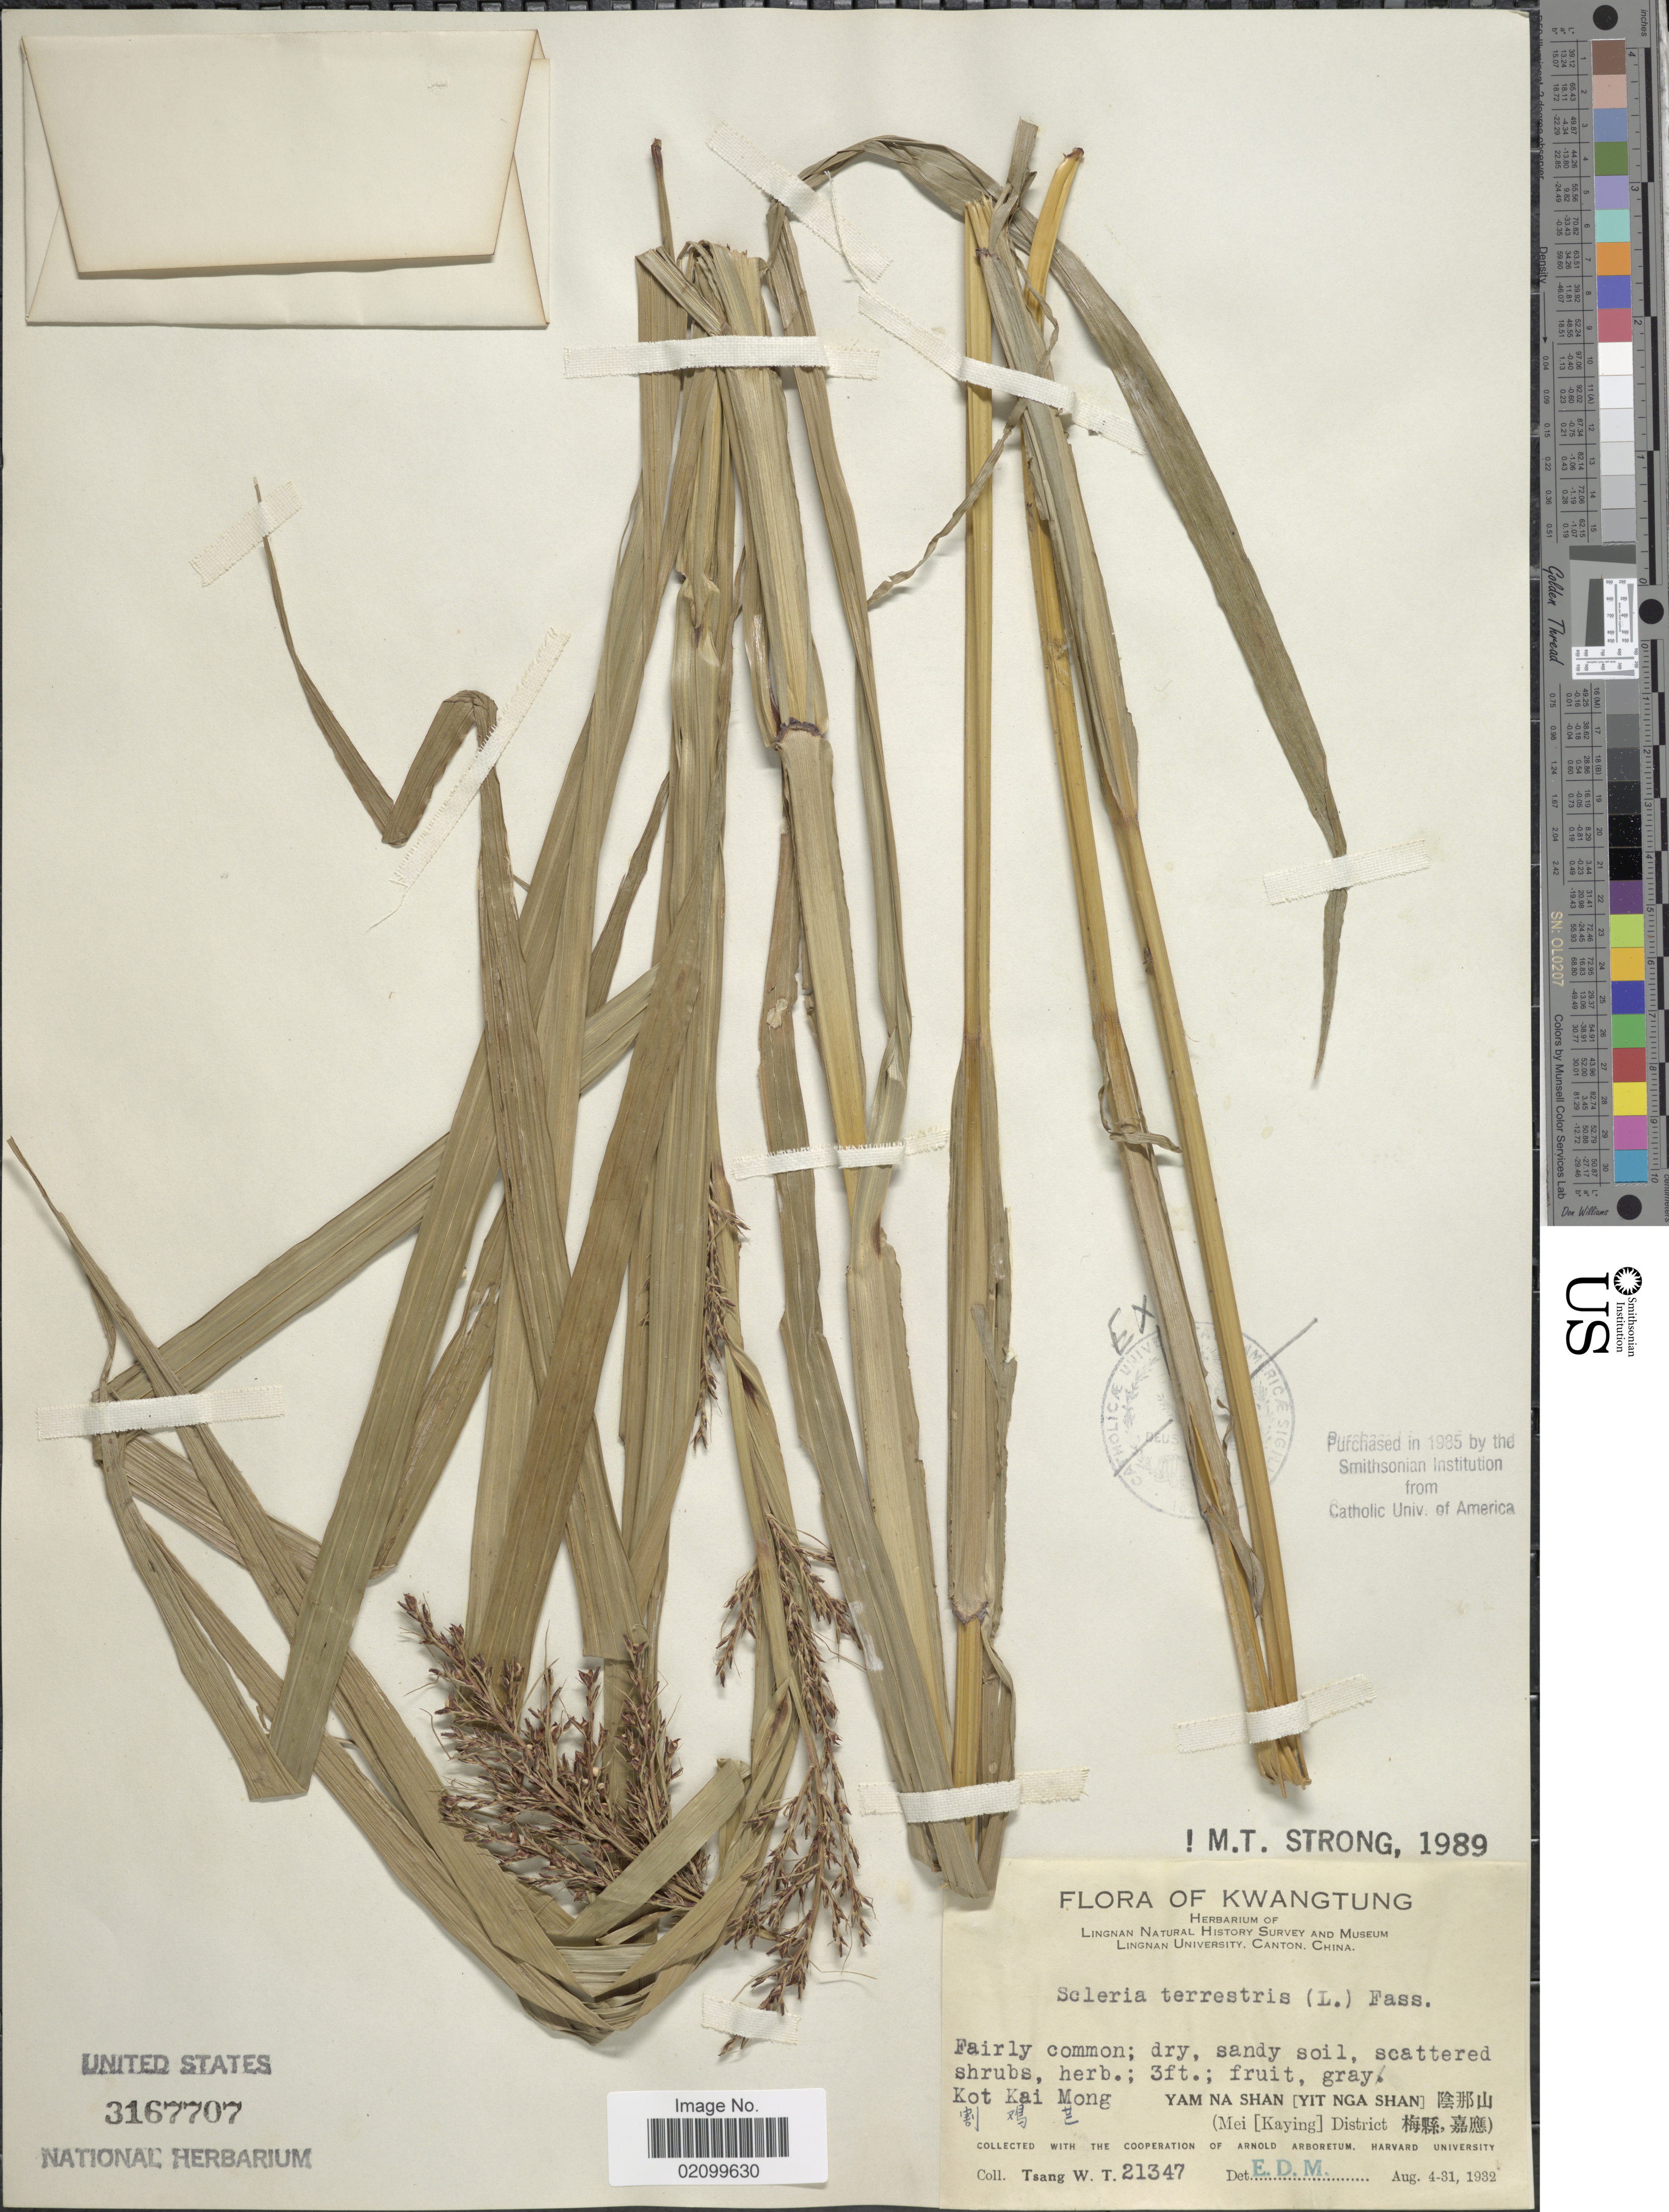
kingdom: Plantae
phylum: Tracheophyta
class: Liliopsida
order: Poales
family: Cyperaceae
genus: Scleria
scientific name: Scleria terrestris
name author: (L.) Fassett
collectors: W. T. Tsang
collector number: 21347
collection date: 1932-08-04/1932-08-31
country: China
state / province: Guangdong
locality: Kwangtung. Kot Kai Mong, Yam Na Shan (Yit Nga Shan) (Mei [Kaying} District)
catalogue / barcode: US 3167707